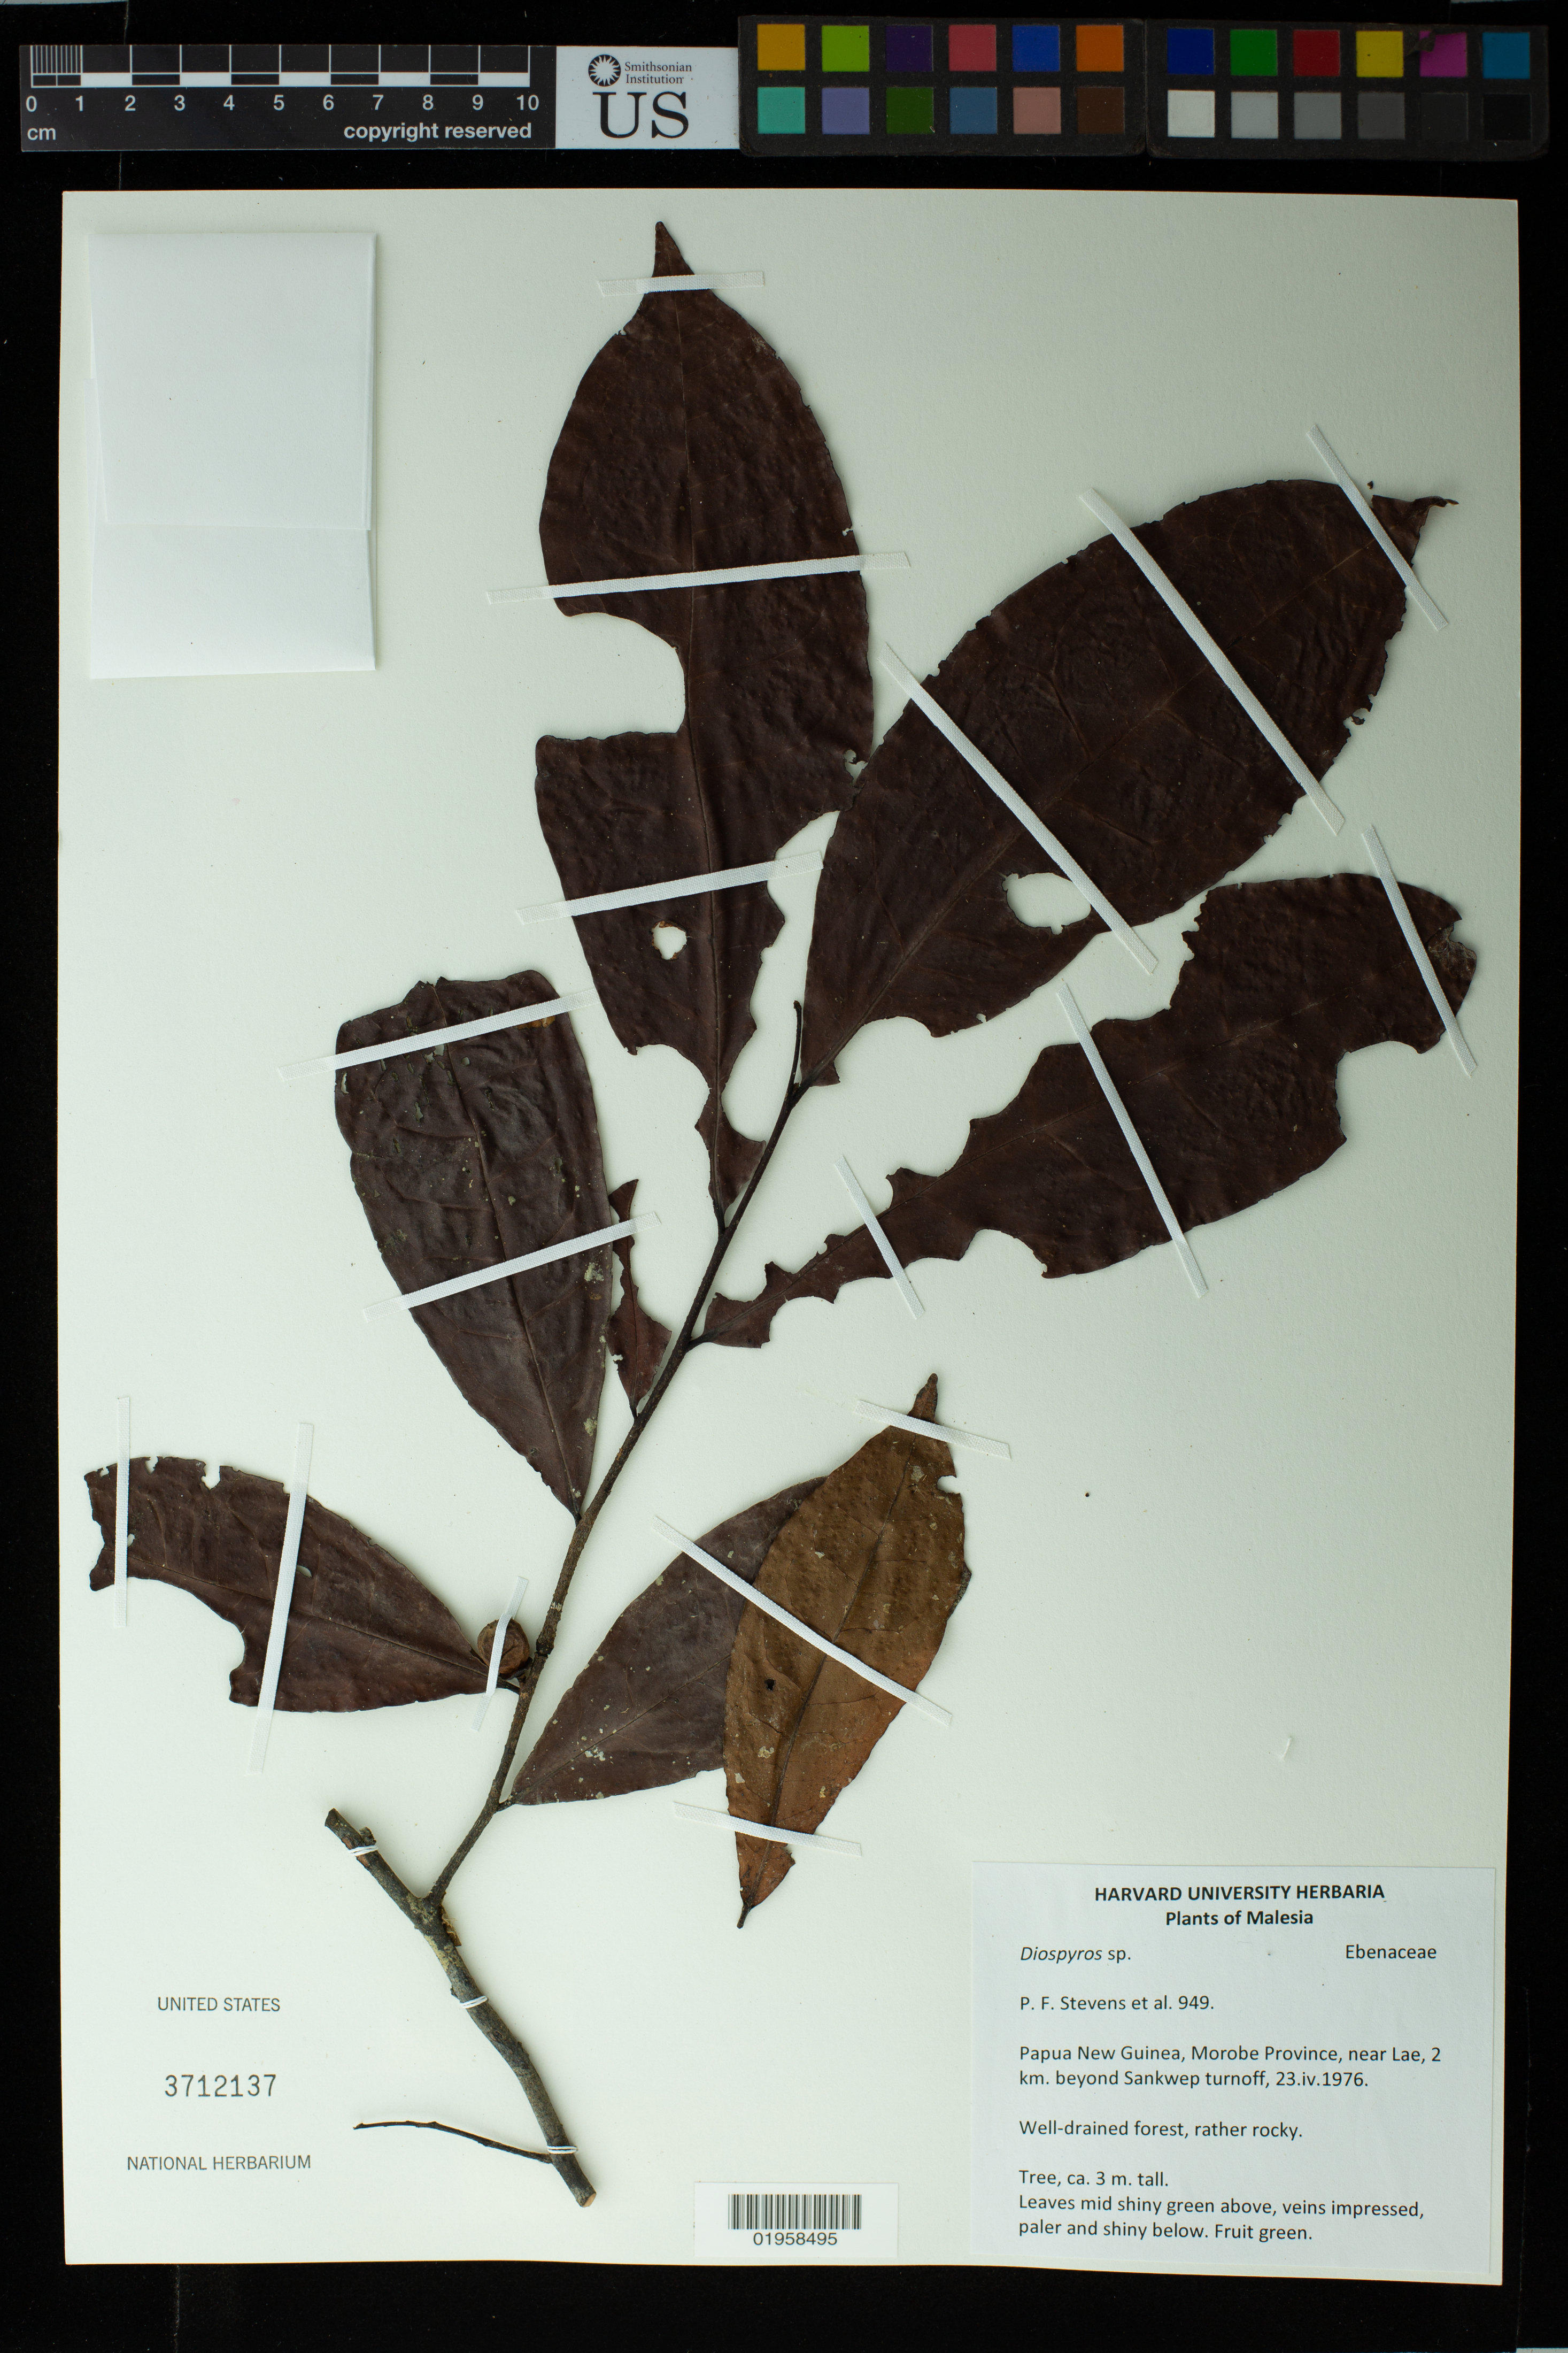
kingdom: Plantae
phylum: Tracheophyta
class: Magnoliopsida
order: Ericales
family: Ebenaceae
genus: Diospyros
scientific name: Diospyros sp.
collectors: P. F. Stevens et al.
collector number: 949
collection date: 1976-04-23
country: Papua New Guinea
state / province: Morobe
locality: Lae, near; 2 km beyond Sankwep turnoff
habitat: Well-drained forest, rather rocky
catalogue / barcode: US 3712137